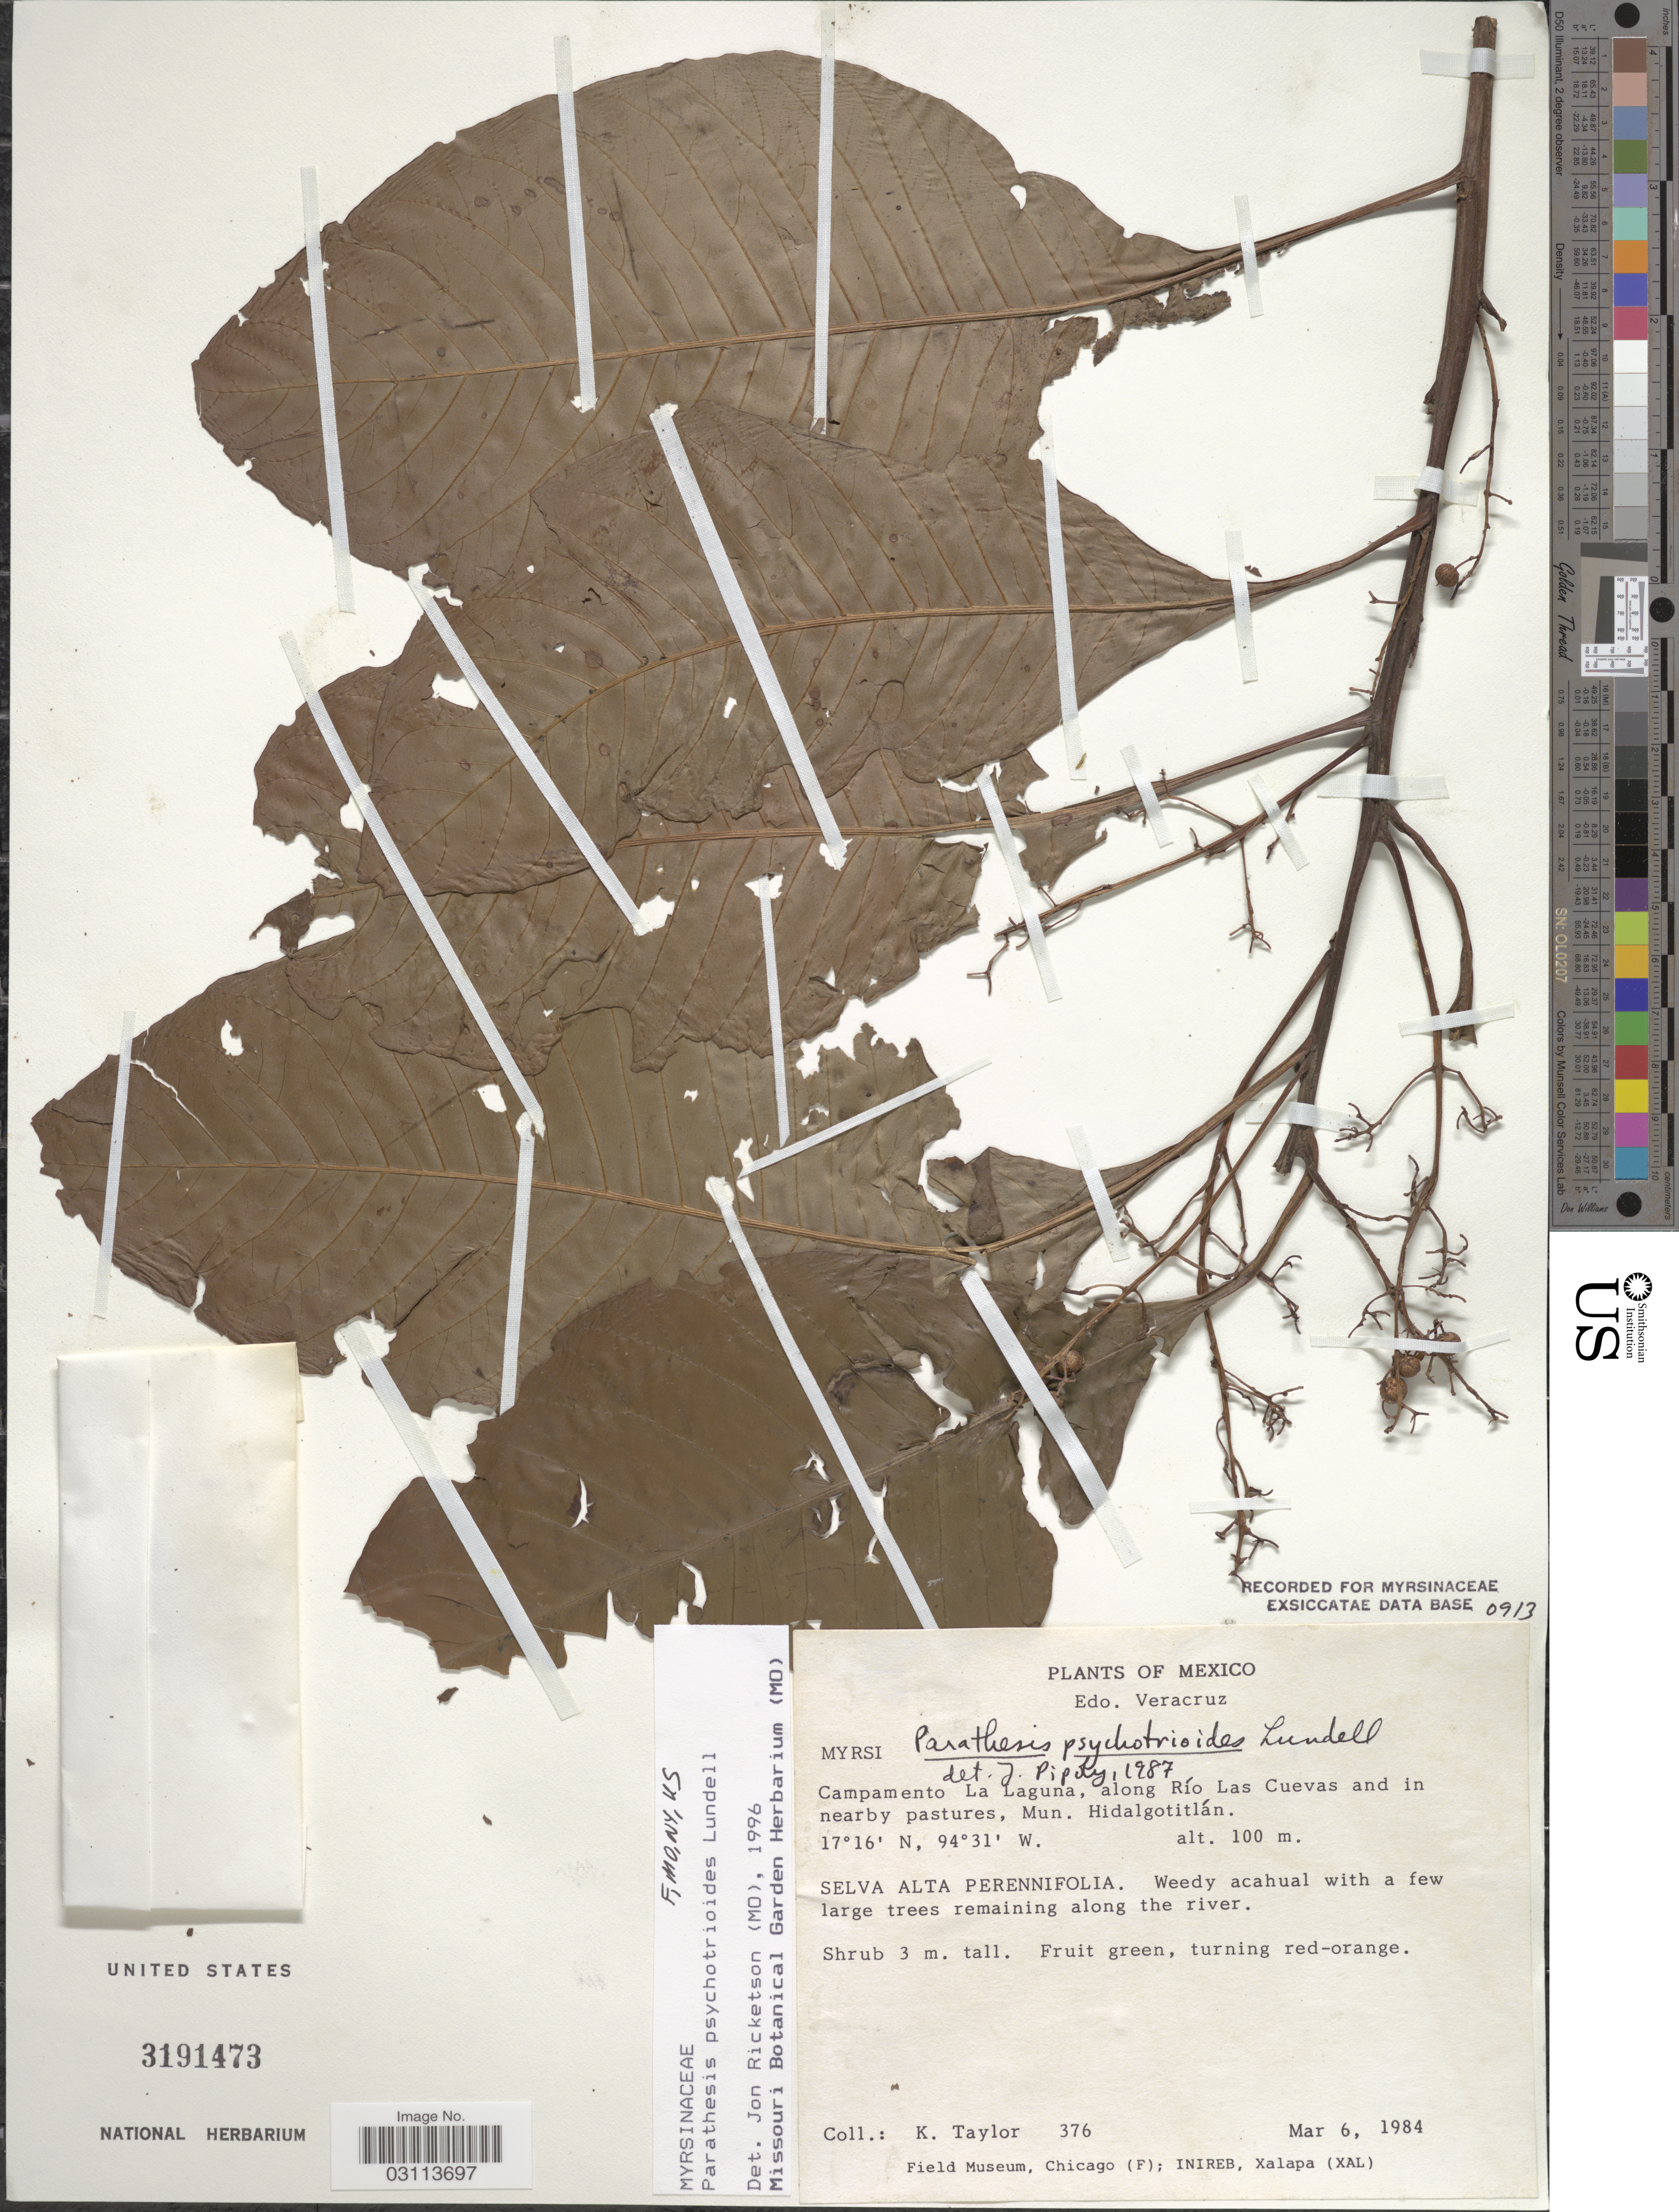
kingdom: Plantae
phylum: Tracheophyta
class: Magnoliopsida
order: Ericales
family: Primulaceae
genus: Parathesis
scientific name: Parathesis psychotrioides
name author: Lundell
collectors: K. Taylor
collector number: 376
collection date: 1984-03-06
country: Mexico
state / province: Veracruz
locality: Edo. Veracruz. Campamento La Laguna, along Río Las Cuevas and in nearby pastures, Mun. Hidalgotitlán.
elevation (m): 100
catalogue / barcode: US 3191473